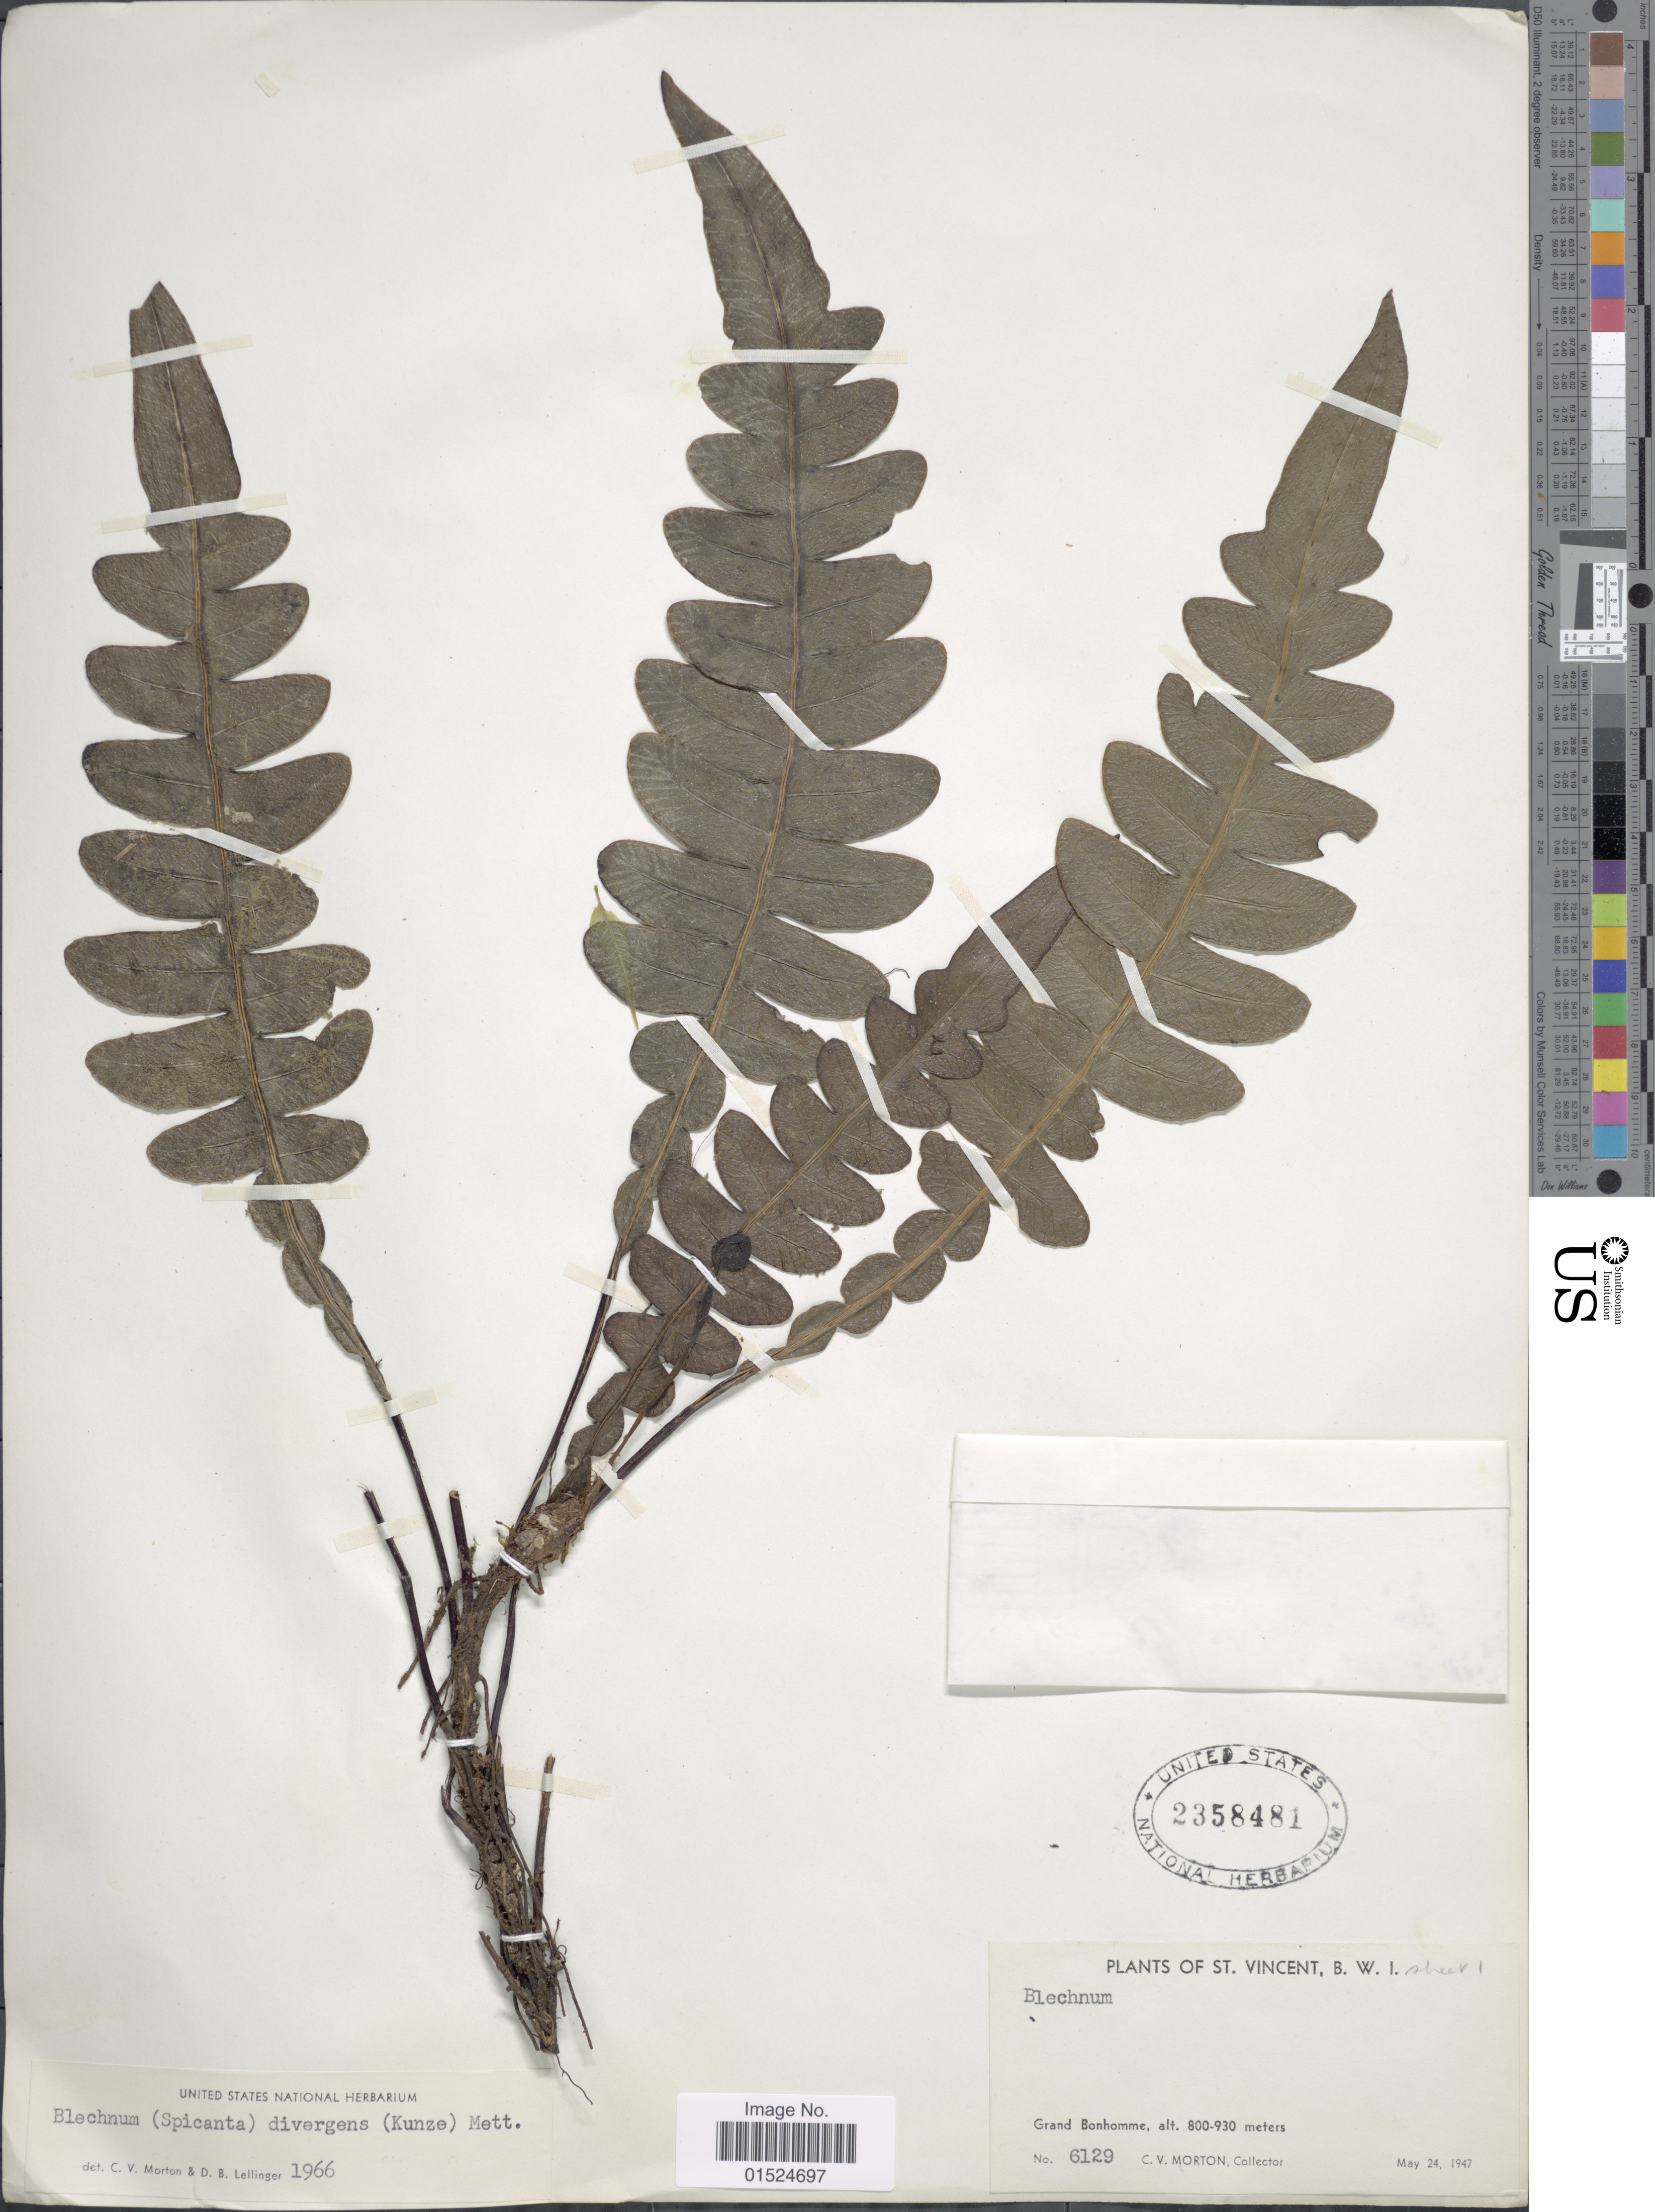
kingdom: Plantae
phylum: Tracheophyta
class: Polypodiopsida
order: Polypodiales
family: Blechnaceae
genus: Blechnum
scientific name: Blechnum divergens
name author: (Kunze) Mett.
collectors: C. V. Morton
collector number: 6129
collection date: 1947-05-24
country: St. Vincent - Grenadines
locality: St. Vincent, B.W.I., Grand Bonhomme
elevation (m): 800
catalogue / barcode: US 2358481